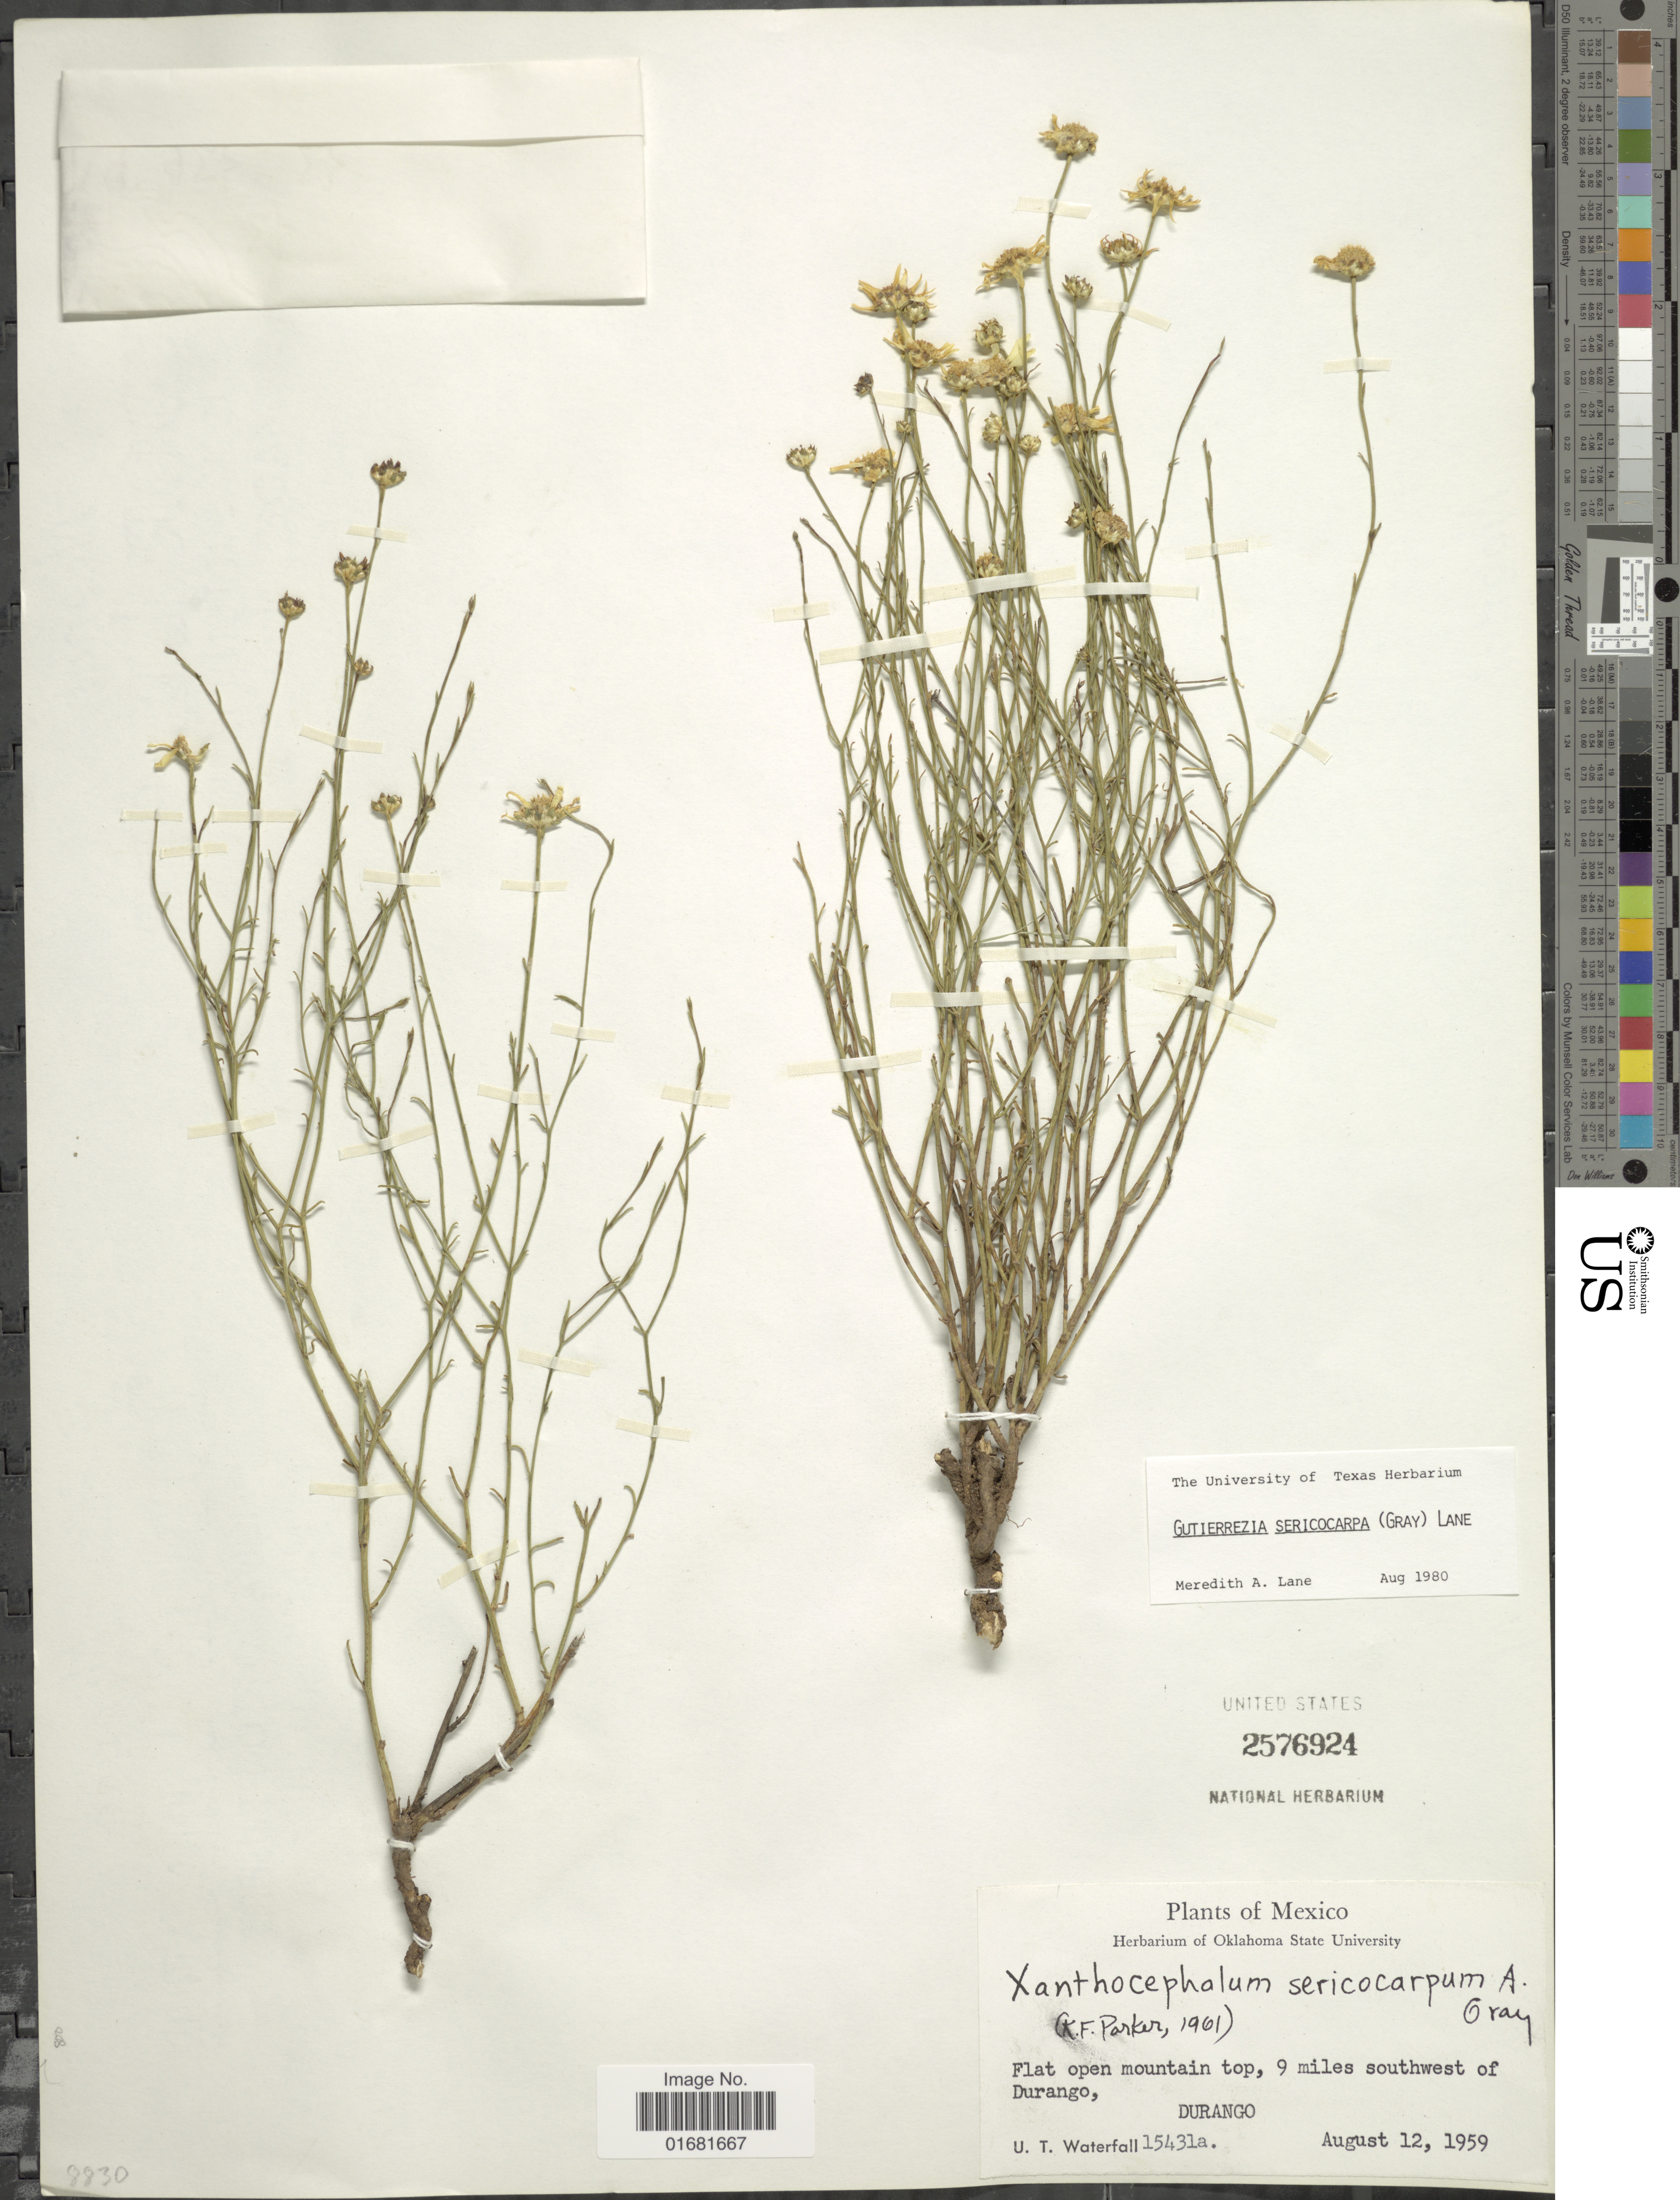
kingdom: Plantae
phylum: Tracheophyta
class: Magnoliopsida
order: Asterales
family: Asteraceae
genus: Gutierrezia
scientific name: Gutierrezia sericocarpa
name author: (A. Gray) M.A. Lane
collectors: U. T. Waterfall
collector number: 15431a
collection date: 1959-08-12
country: Mexico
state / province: Durango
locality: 9 miles southwest of Durango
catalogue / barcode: US 2576924